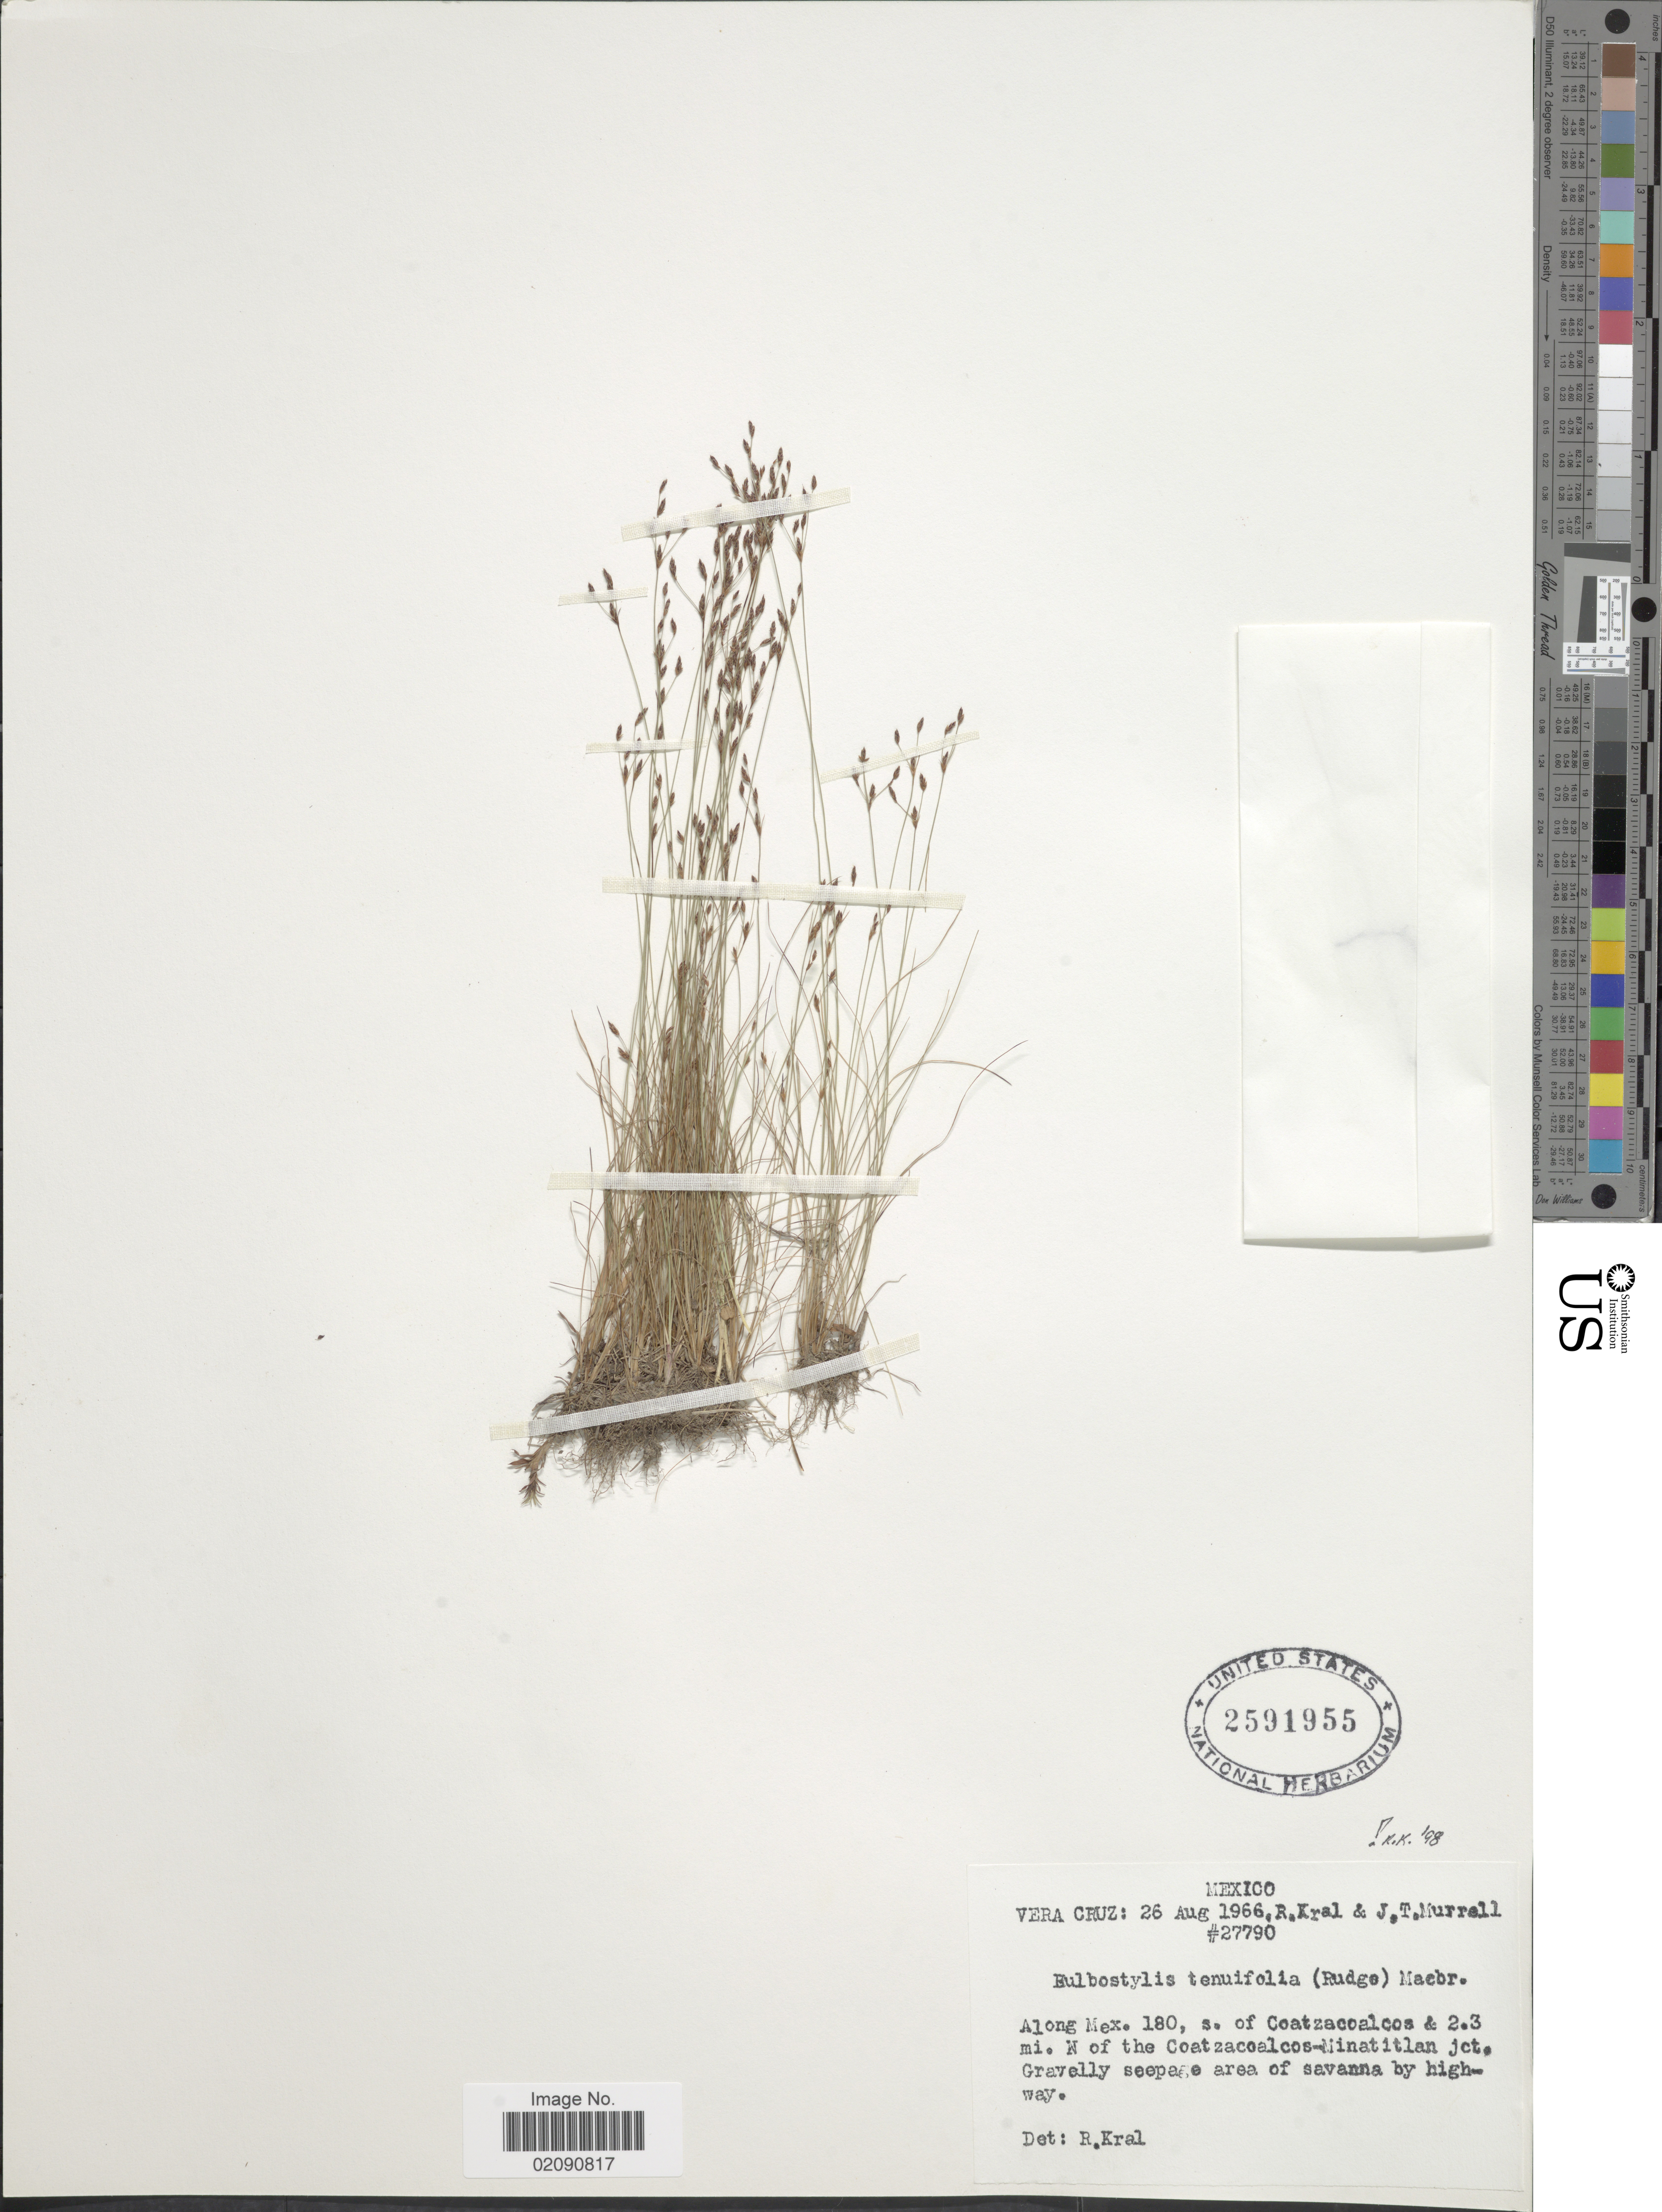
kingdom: Plantae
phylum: Tracheophyta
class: Liliopsida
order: Poales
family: Cyperaceae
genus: Bulbostylis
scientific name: Bulbostylis tenuifolia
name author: (Rudge) J.F. Macbr.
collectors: R. Kral & J. Murrell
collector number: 27790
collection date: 1966-08-26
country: Mexico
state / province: Veracruz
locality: Vera Cruz, Along Mex. 180, s. of Coatzacoalcos & 2.3 mi. N of the Coatzacoalcos-Minatitlan jct. Gravelly seepage area of savanna by highway.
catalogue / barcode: US 2591955